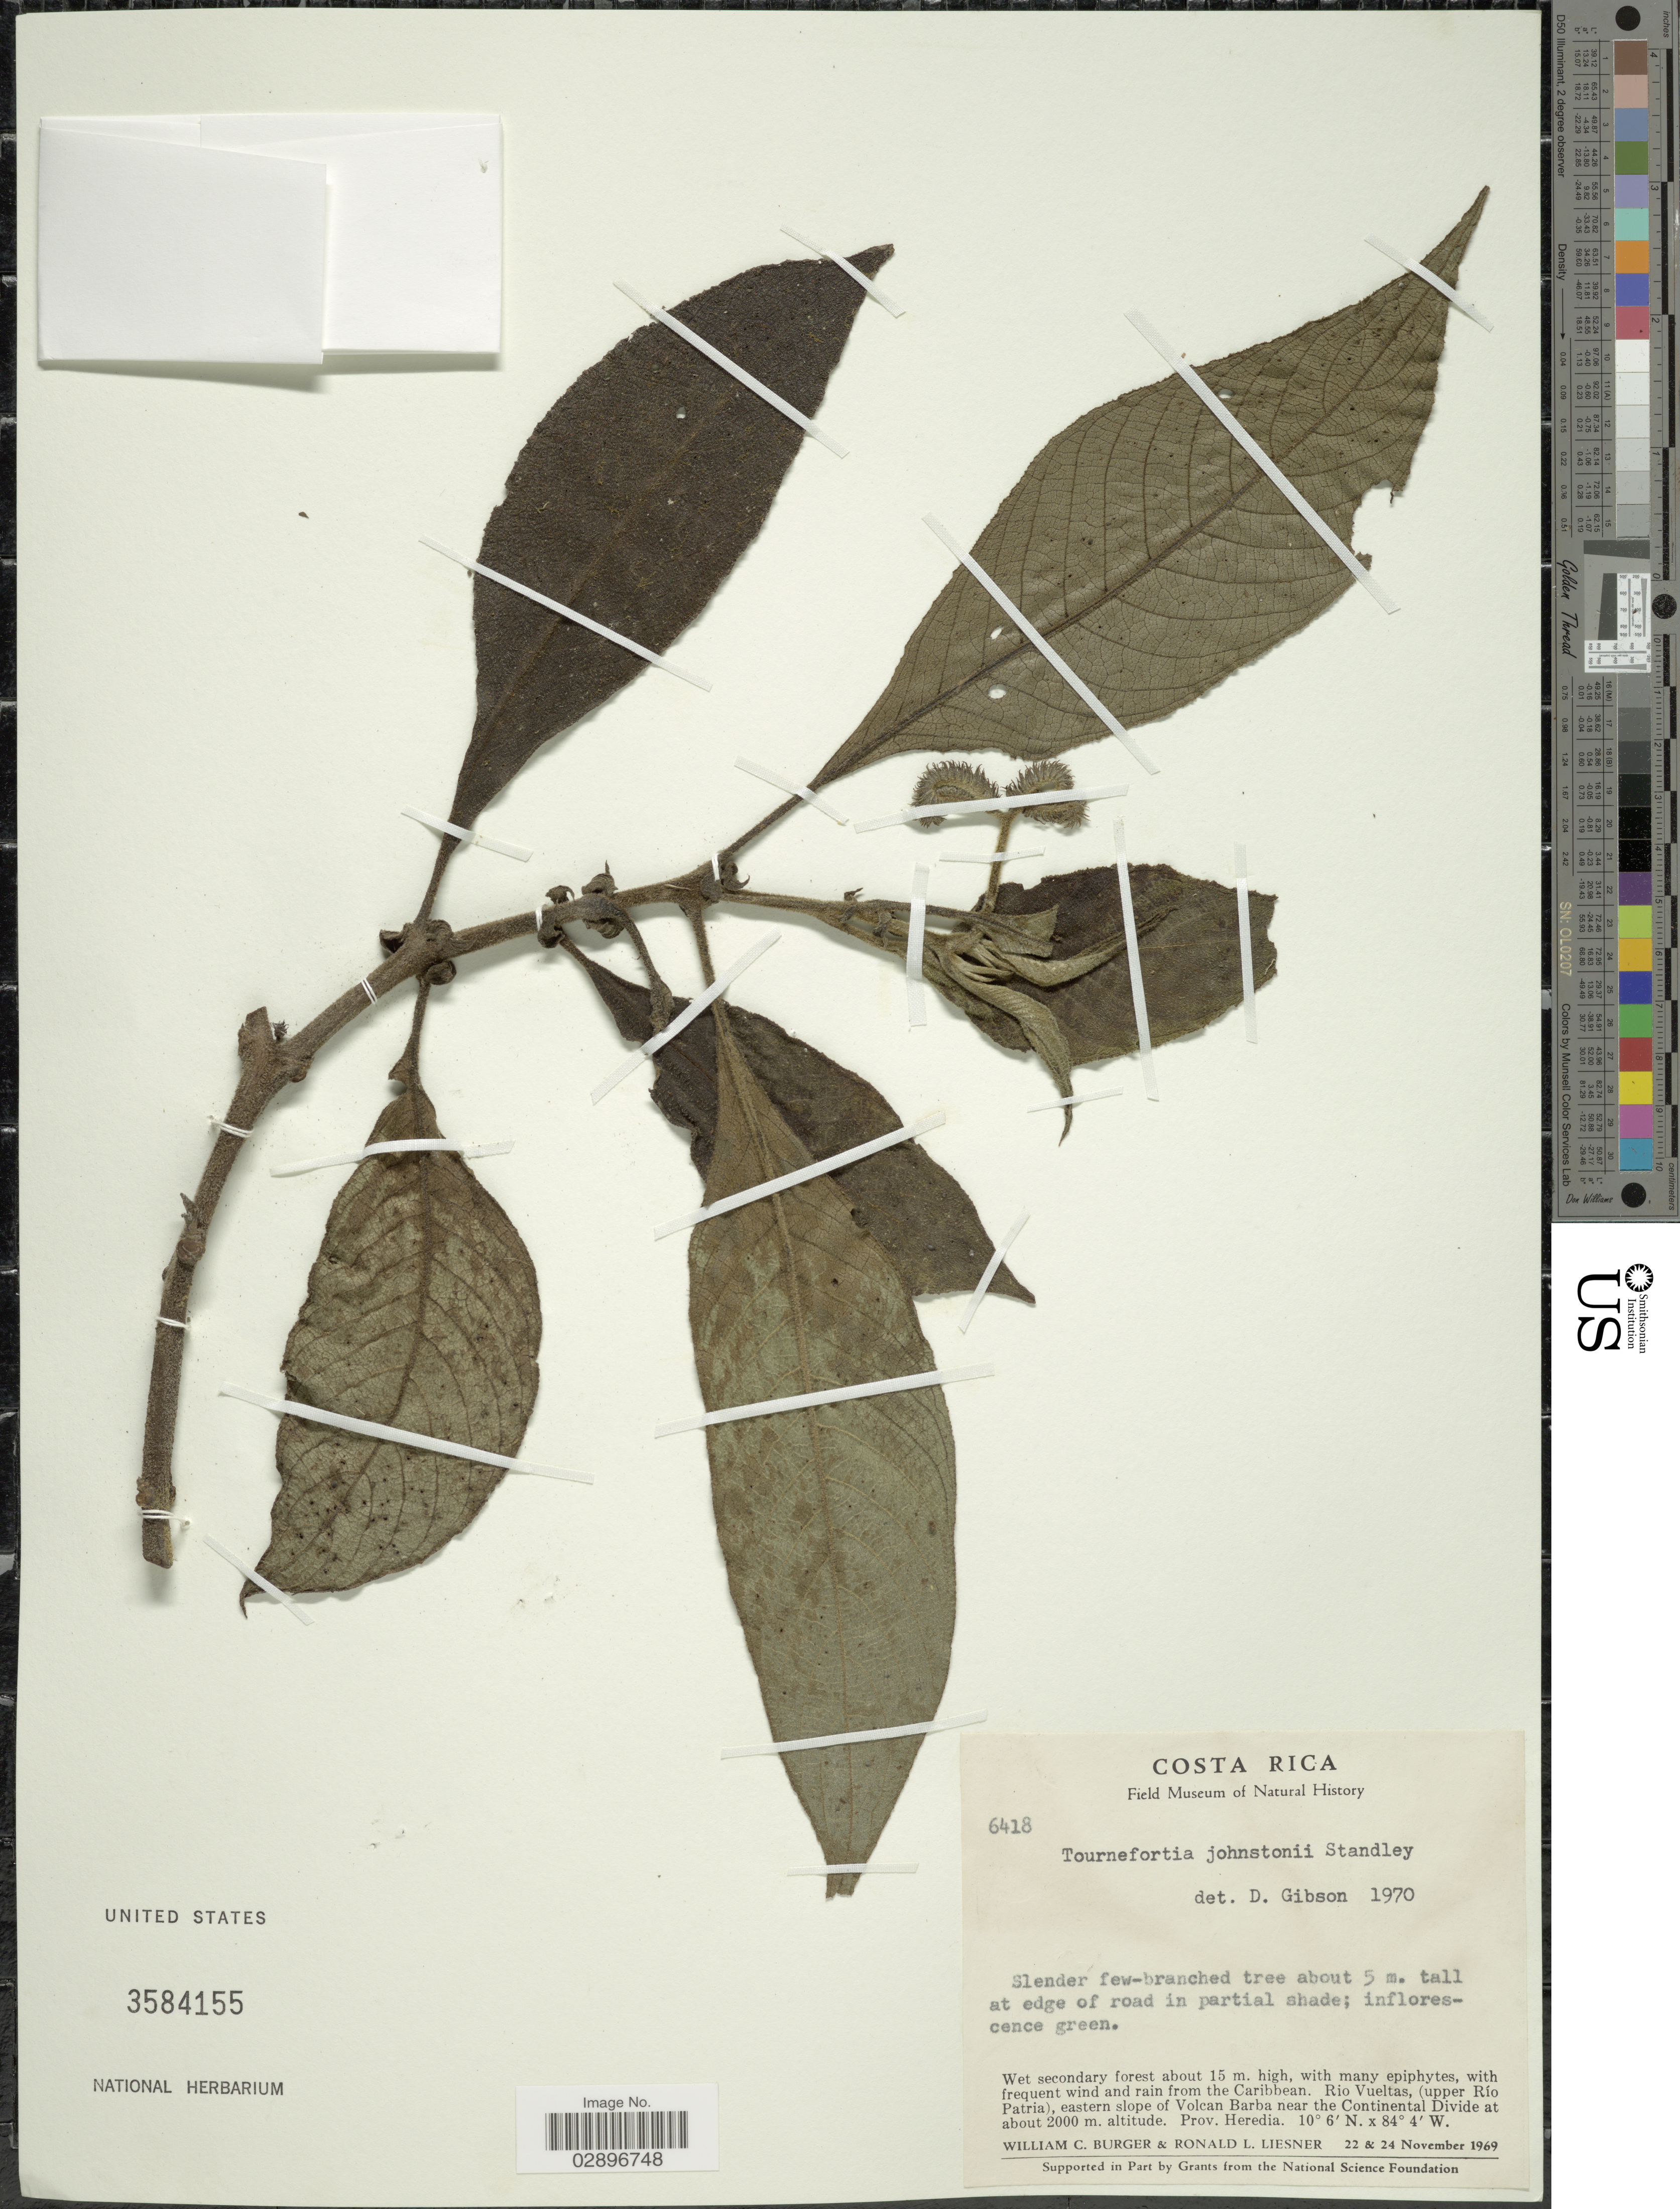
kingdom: Plantae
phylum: Tracheophyta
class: Magnoliopsida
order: Boraginales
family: Heliotropiaceae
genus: Tournefortia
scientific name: Tournefortia johnstonii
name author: Standl.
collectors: W. Burger & R. L. Liesner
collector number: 6418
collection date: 1969-11-22/1969-11-24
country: Costa Rica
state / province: Heredia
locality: Rio Vueltas, (upper Río Patria), eastern slope of Volcan Barba near the Continental Divide.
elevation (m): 2000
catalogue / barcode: US 3584155